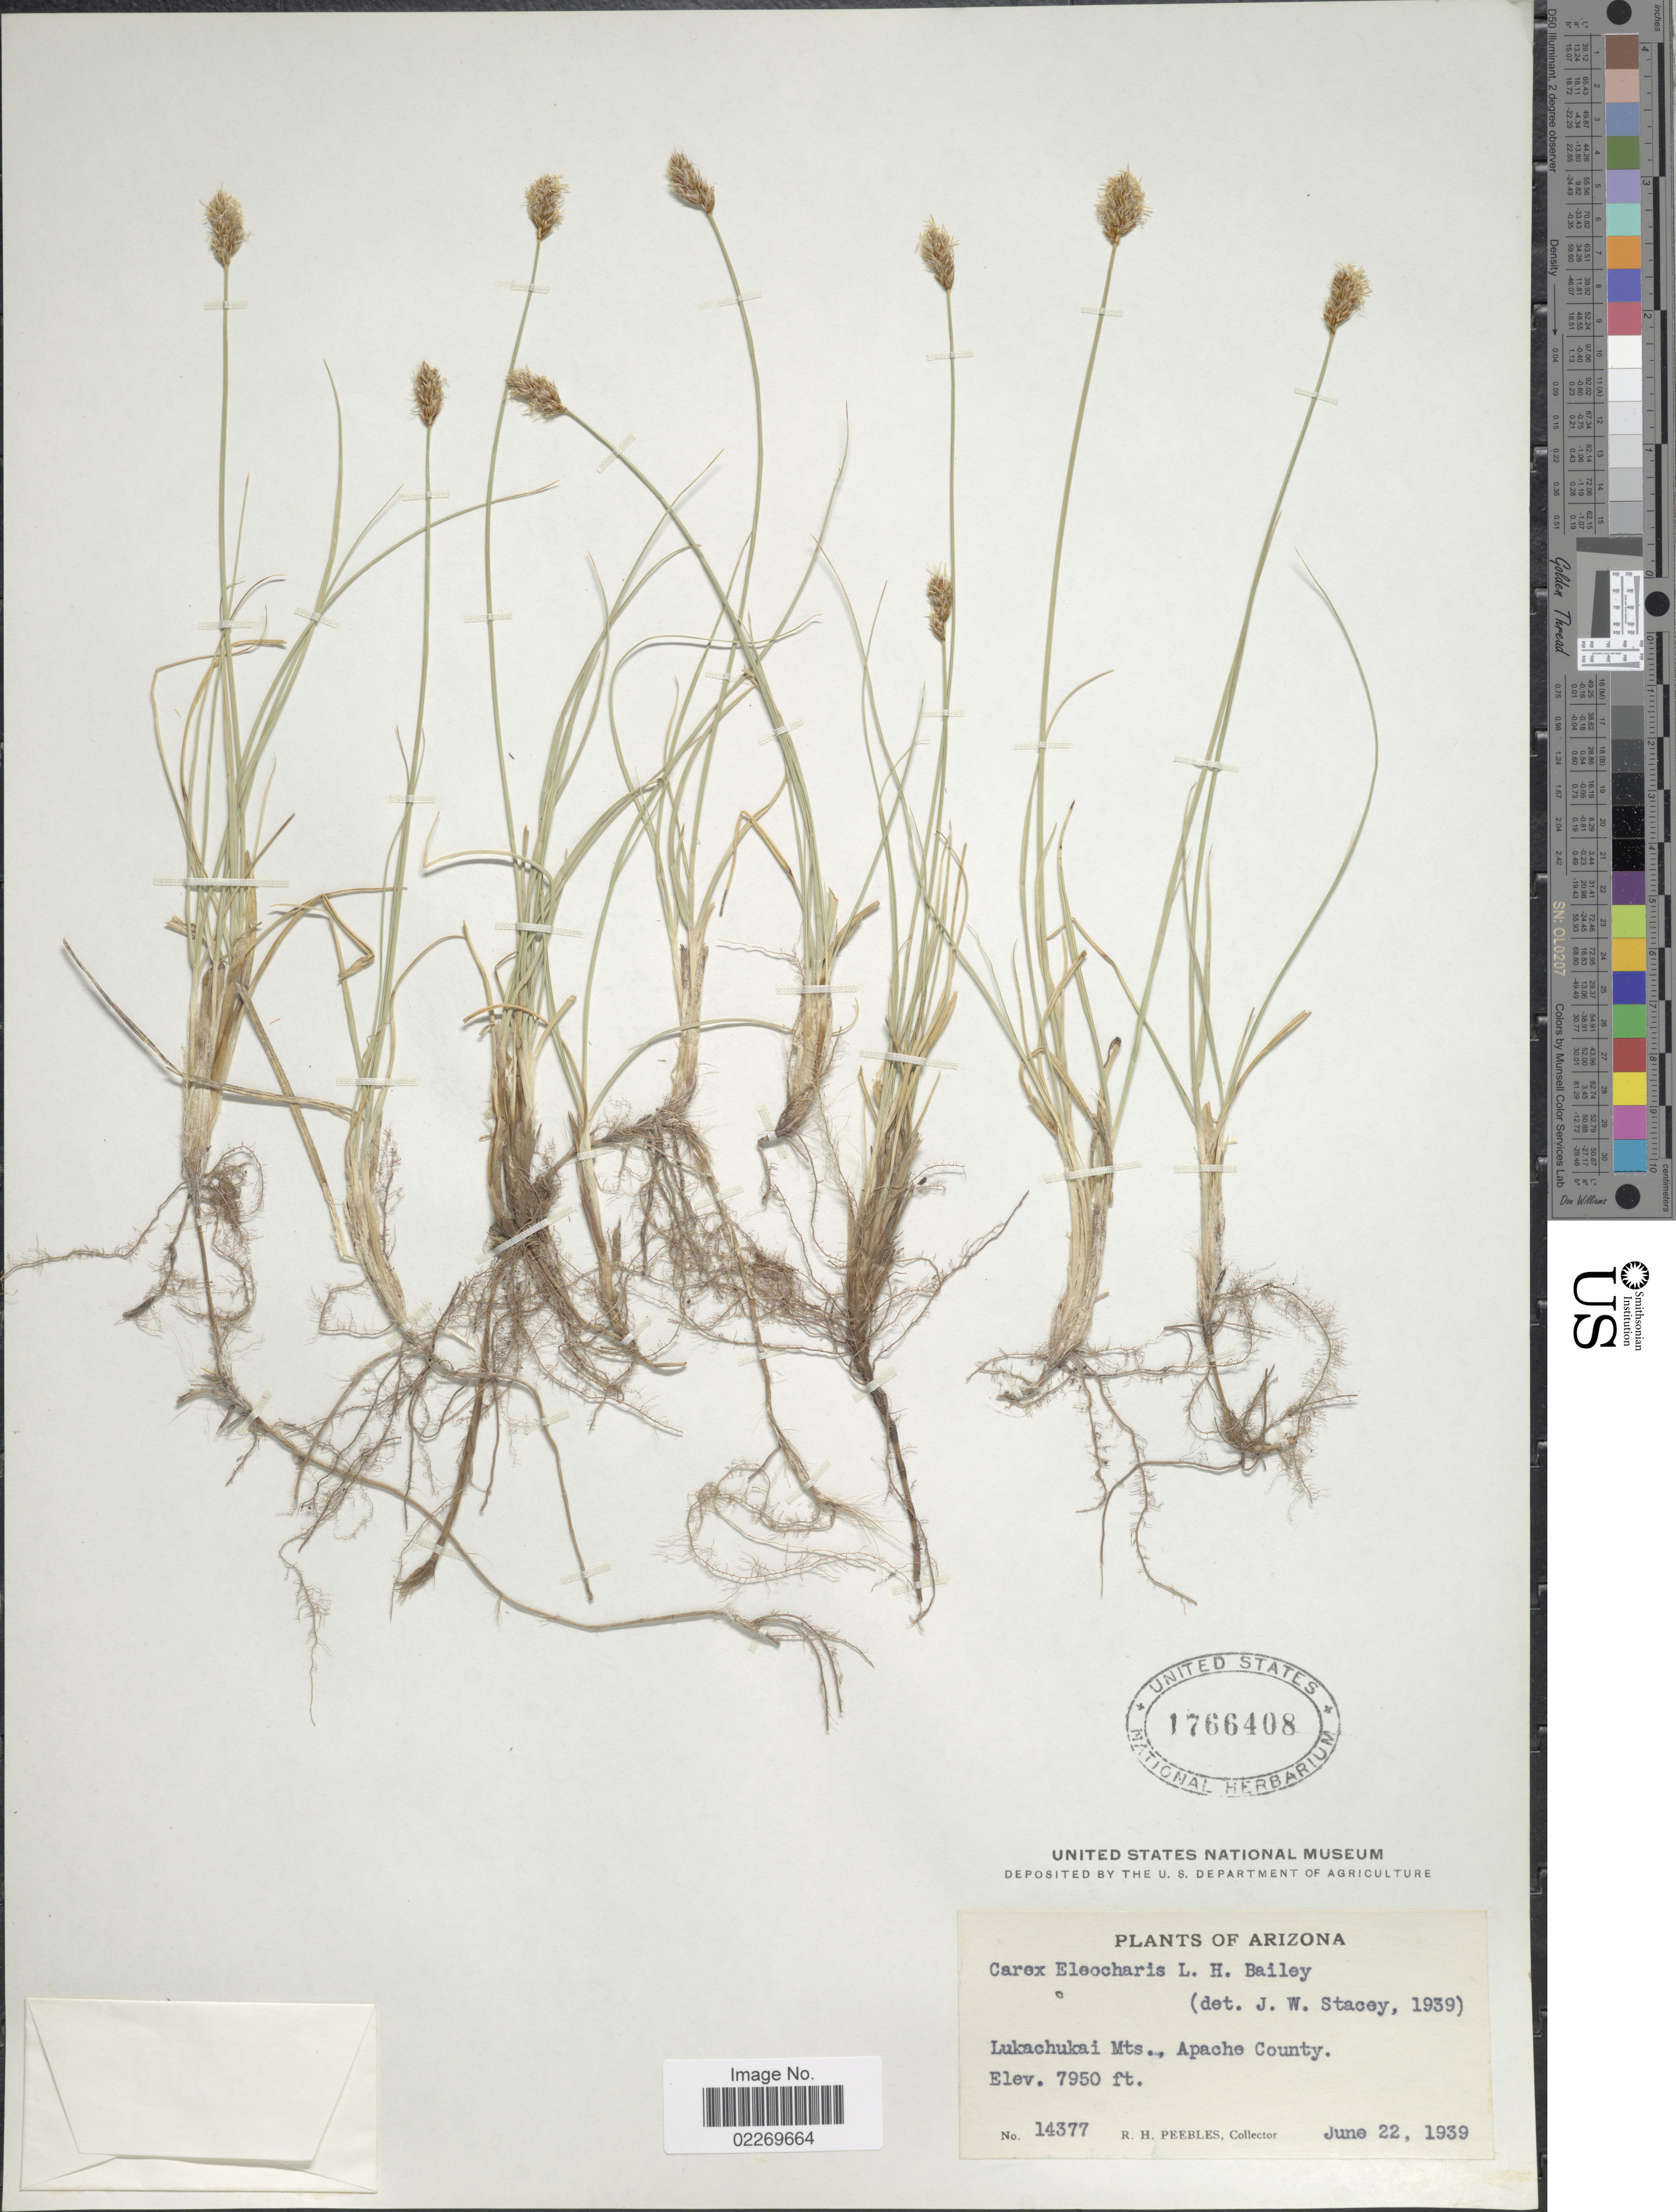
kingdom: Plantae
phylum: Tracheophyta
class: Liliopsida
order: Poales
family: Cyperaceae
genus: Carex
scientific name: Carex eleocharis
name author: L.H. Bailey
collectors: R. H. Peebles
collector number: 14377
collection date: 1939-06-22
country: United States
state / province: Arizona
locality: Lukachukai Mts., Apache County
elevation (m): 2423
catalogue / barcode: US 1766408